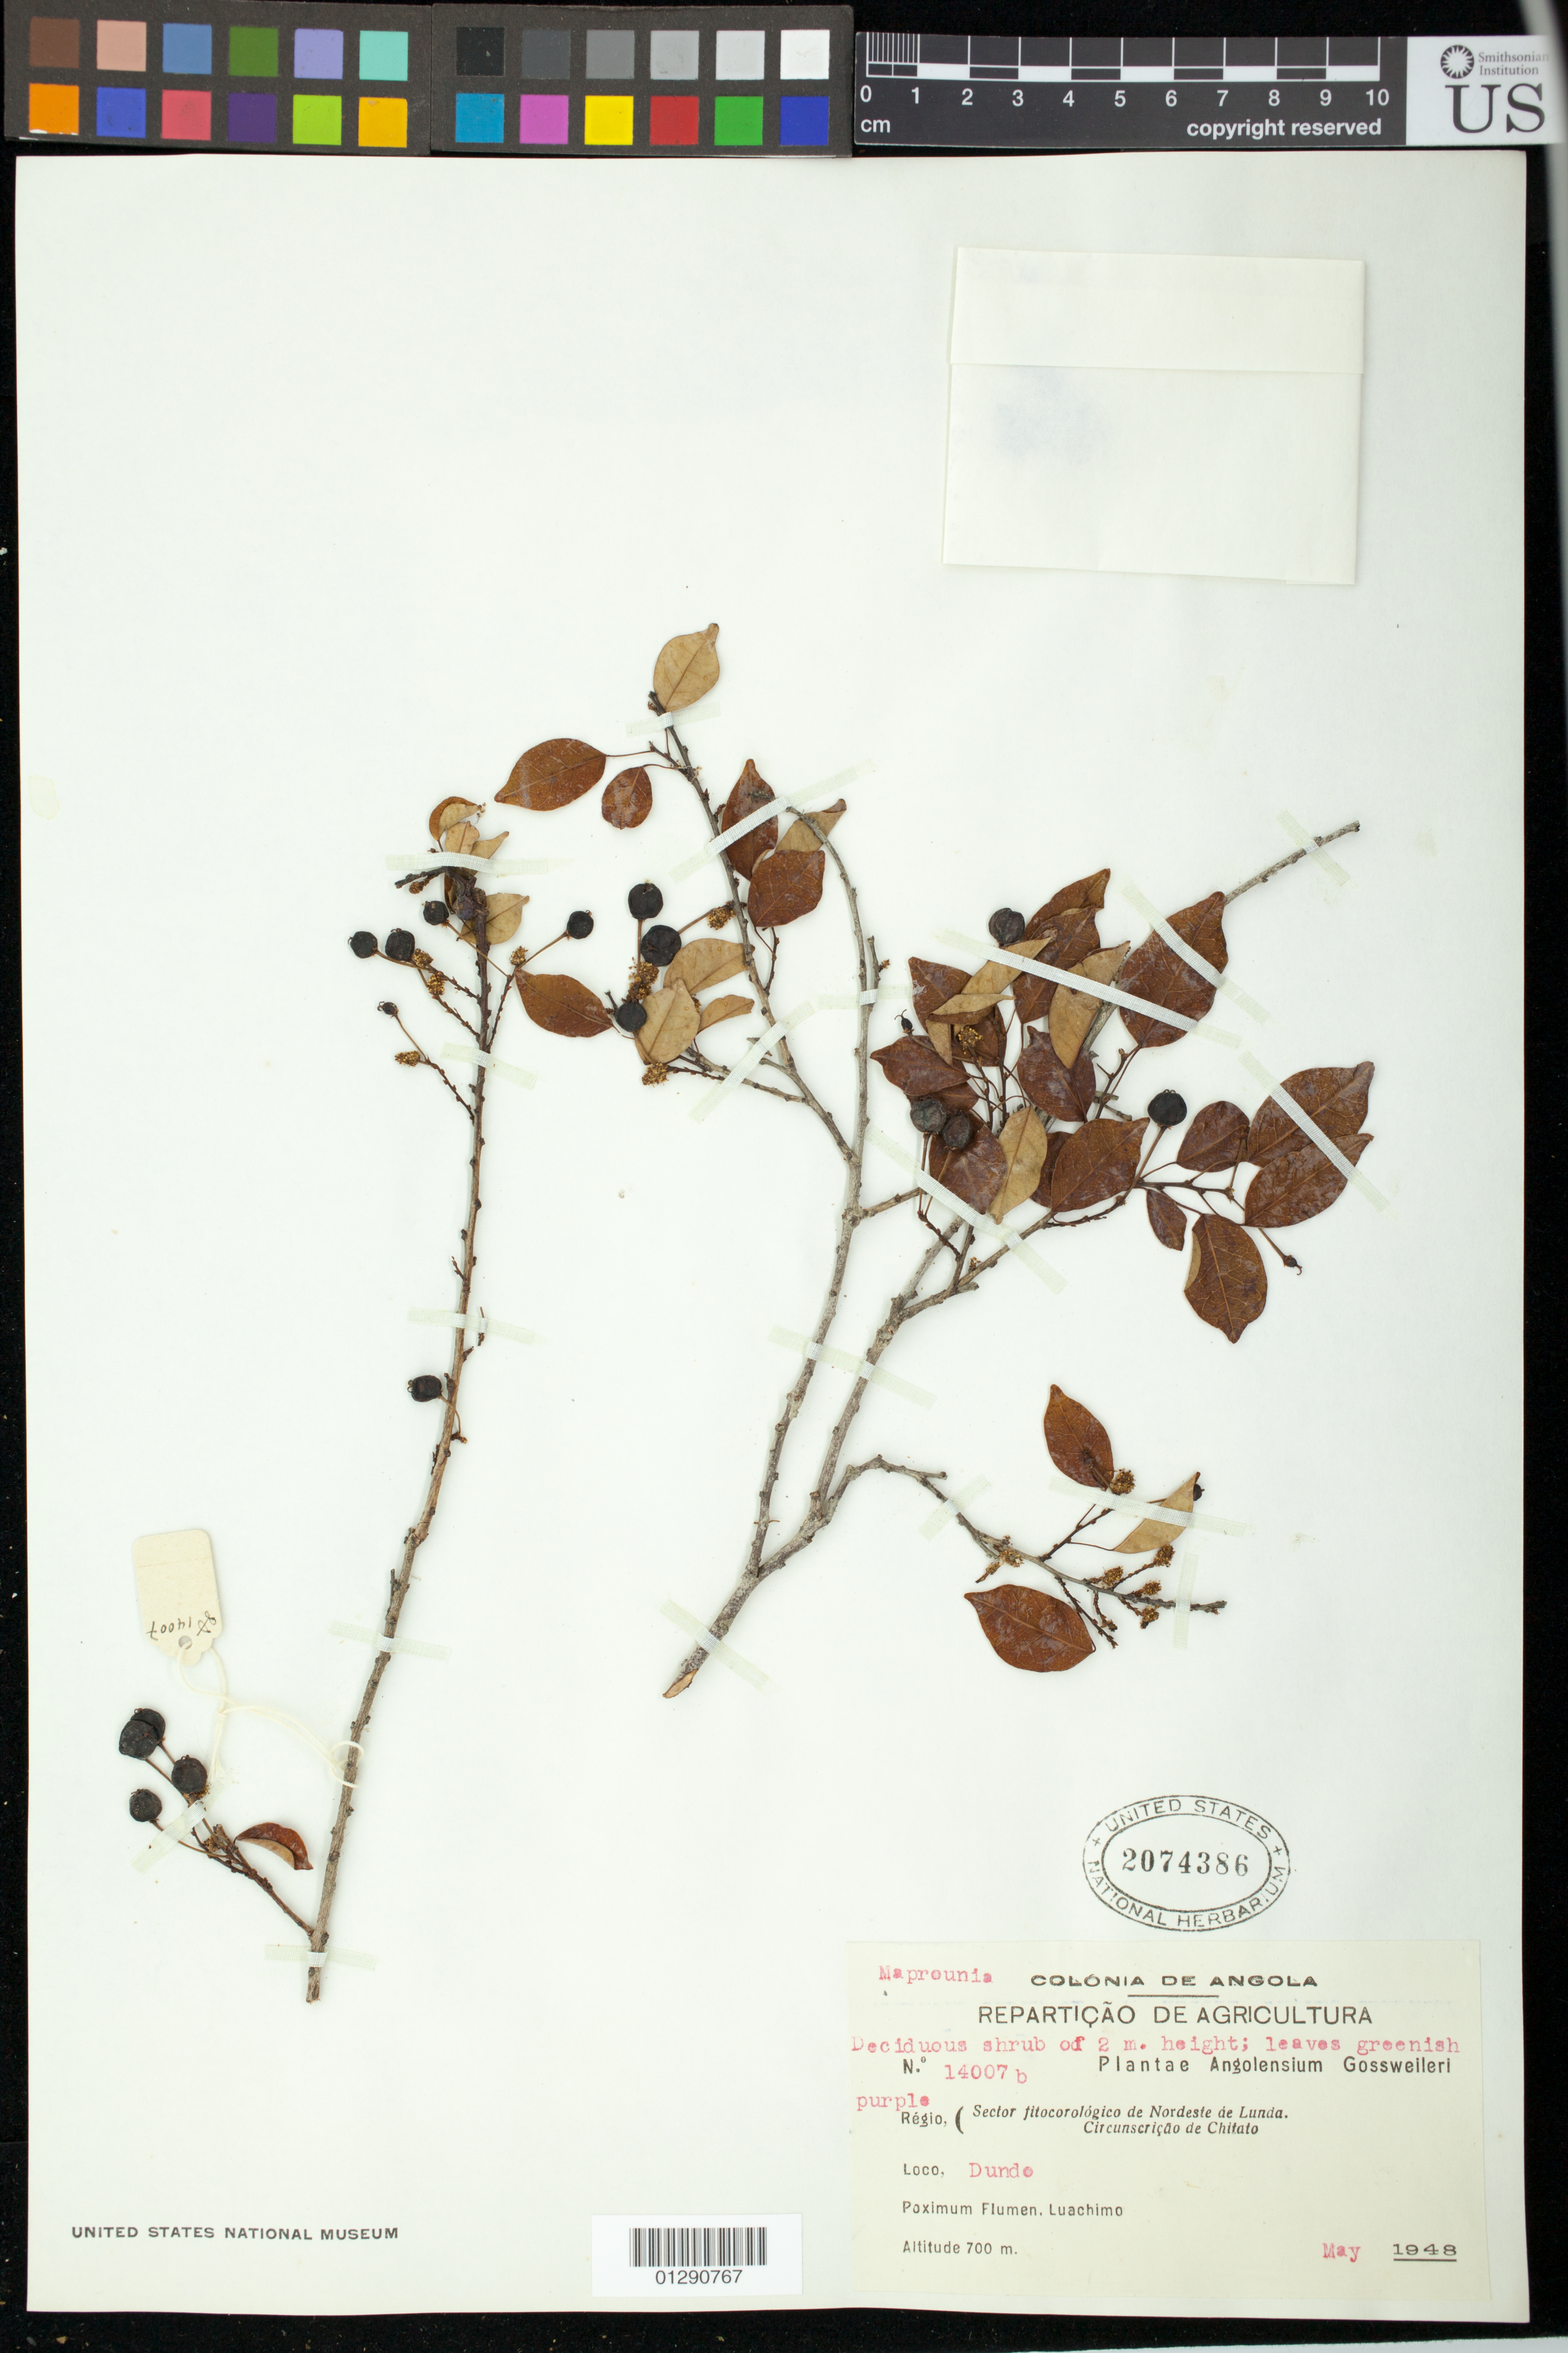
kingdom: Plantae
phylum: Tracheophyta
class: Magnoliopsida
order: Malpighiales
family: Euphorbiaceae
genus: Maprounea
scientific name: Maprounea africana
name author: Müll. Arg.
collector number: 14007b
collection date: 1948-05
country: Angola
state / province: Lunda Norte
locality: Sector fitocorologico de Nordeste de Lunda. Circunscricao de Chitato.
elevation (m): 700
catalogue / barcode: US 2074386